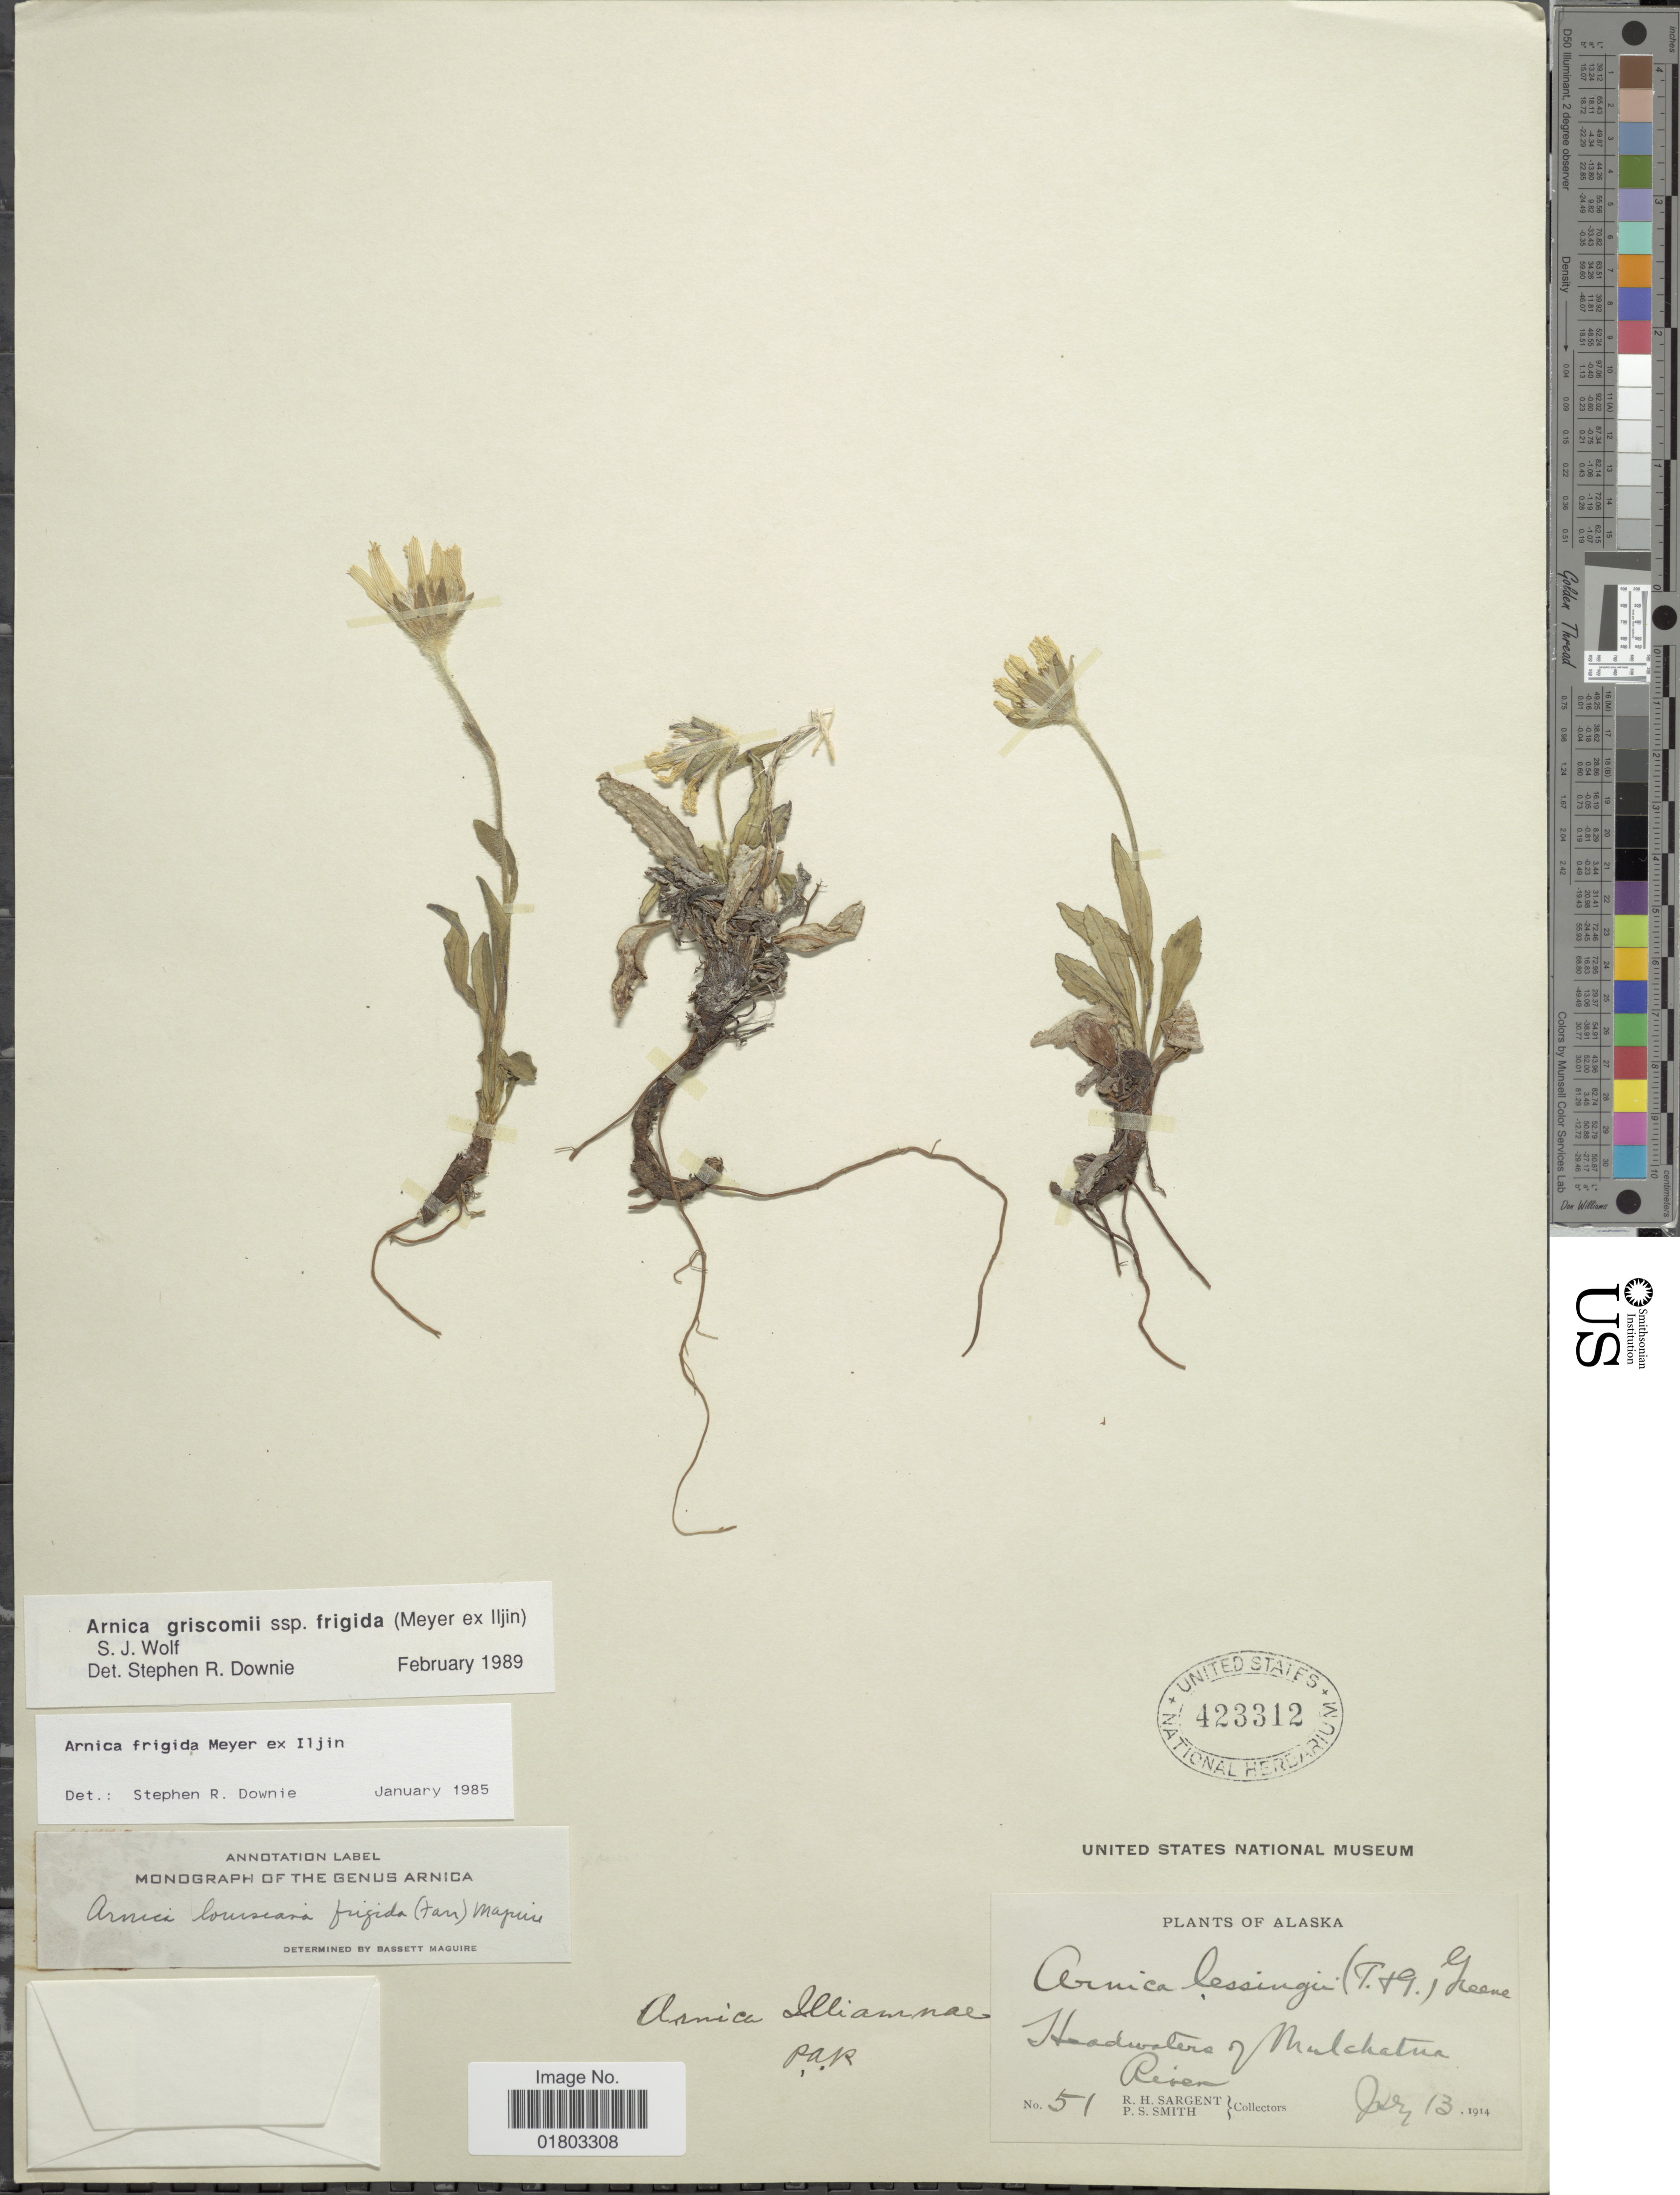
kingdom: Plantae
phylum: Tracheophyta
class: Magnoliopsida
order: Asterales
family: Asteraceae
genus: Arnica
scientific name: Arnica griscomii subsp. frigida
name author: (C.A. Mey. ex Iljin) S.J. Wolf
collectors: R. Sargent & P. Smith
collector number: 51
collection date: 1914-07-13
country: United States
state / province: Alaska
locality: Headwaters of Mulchatna River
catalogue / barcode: US 423312